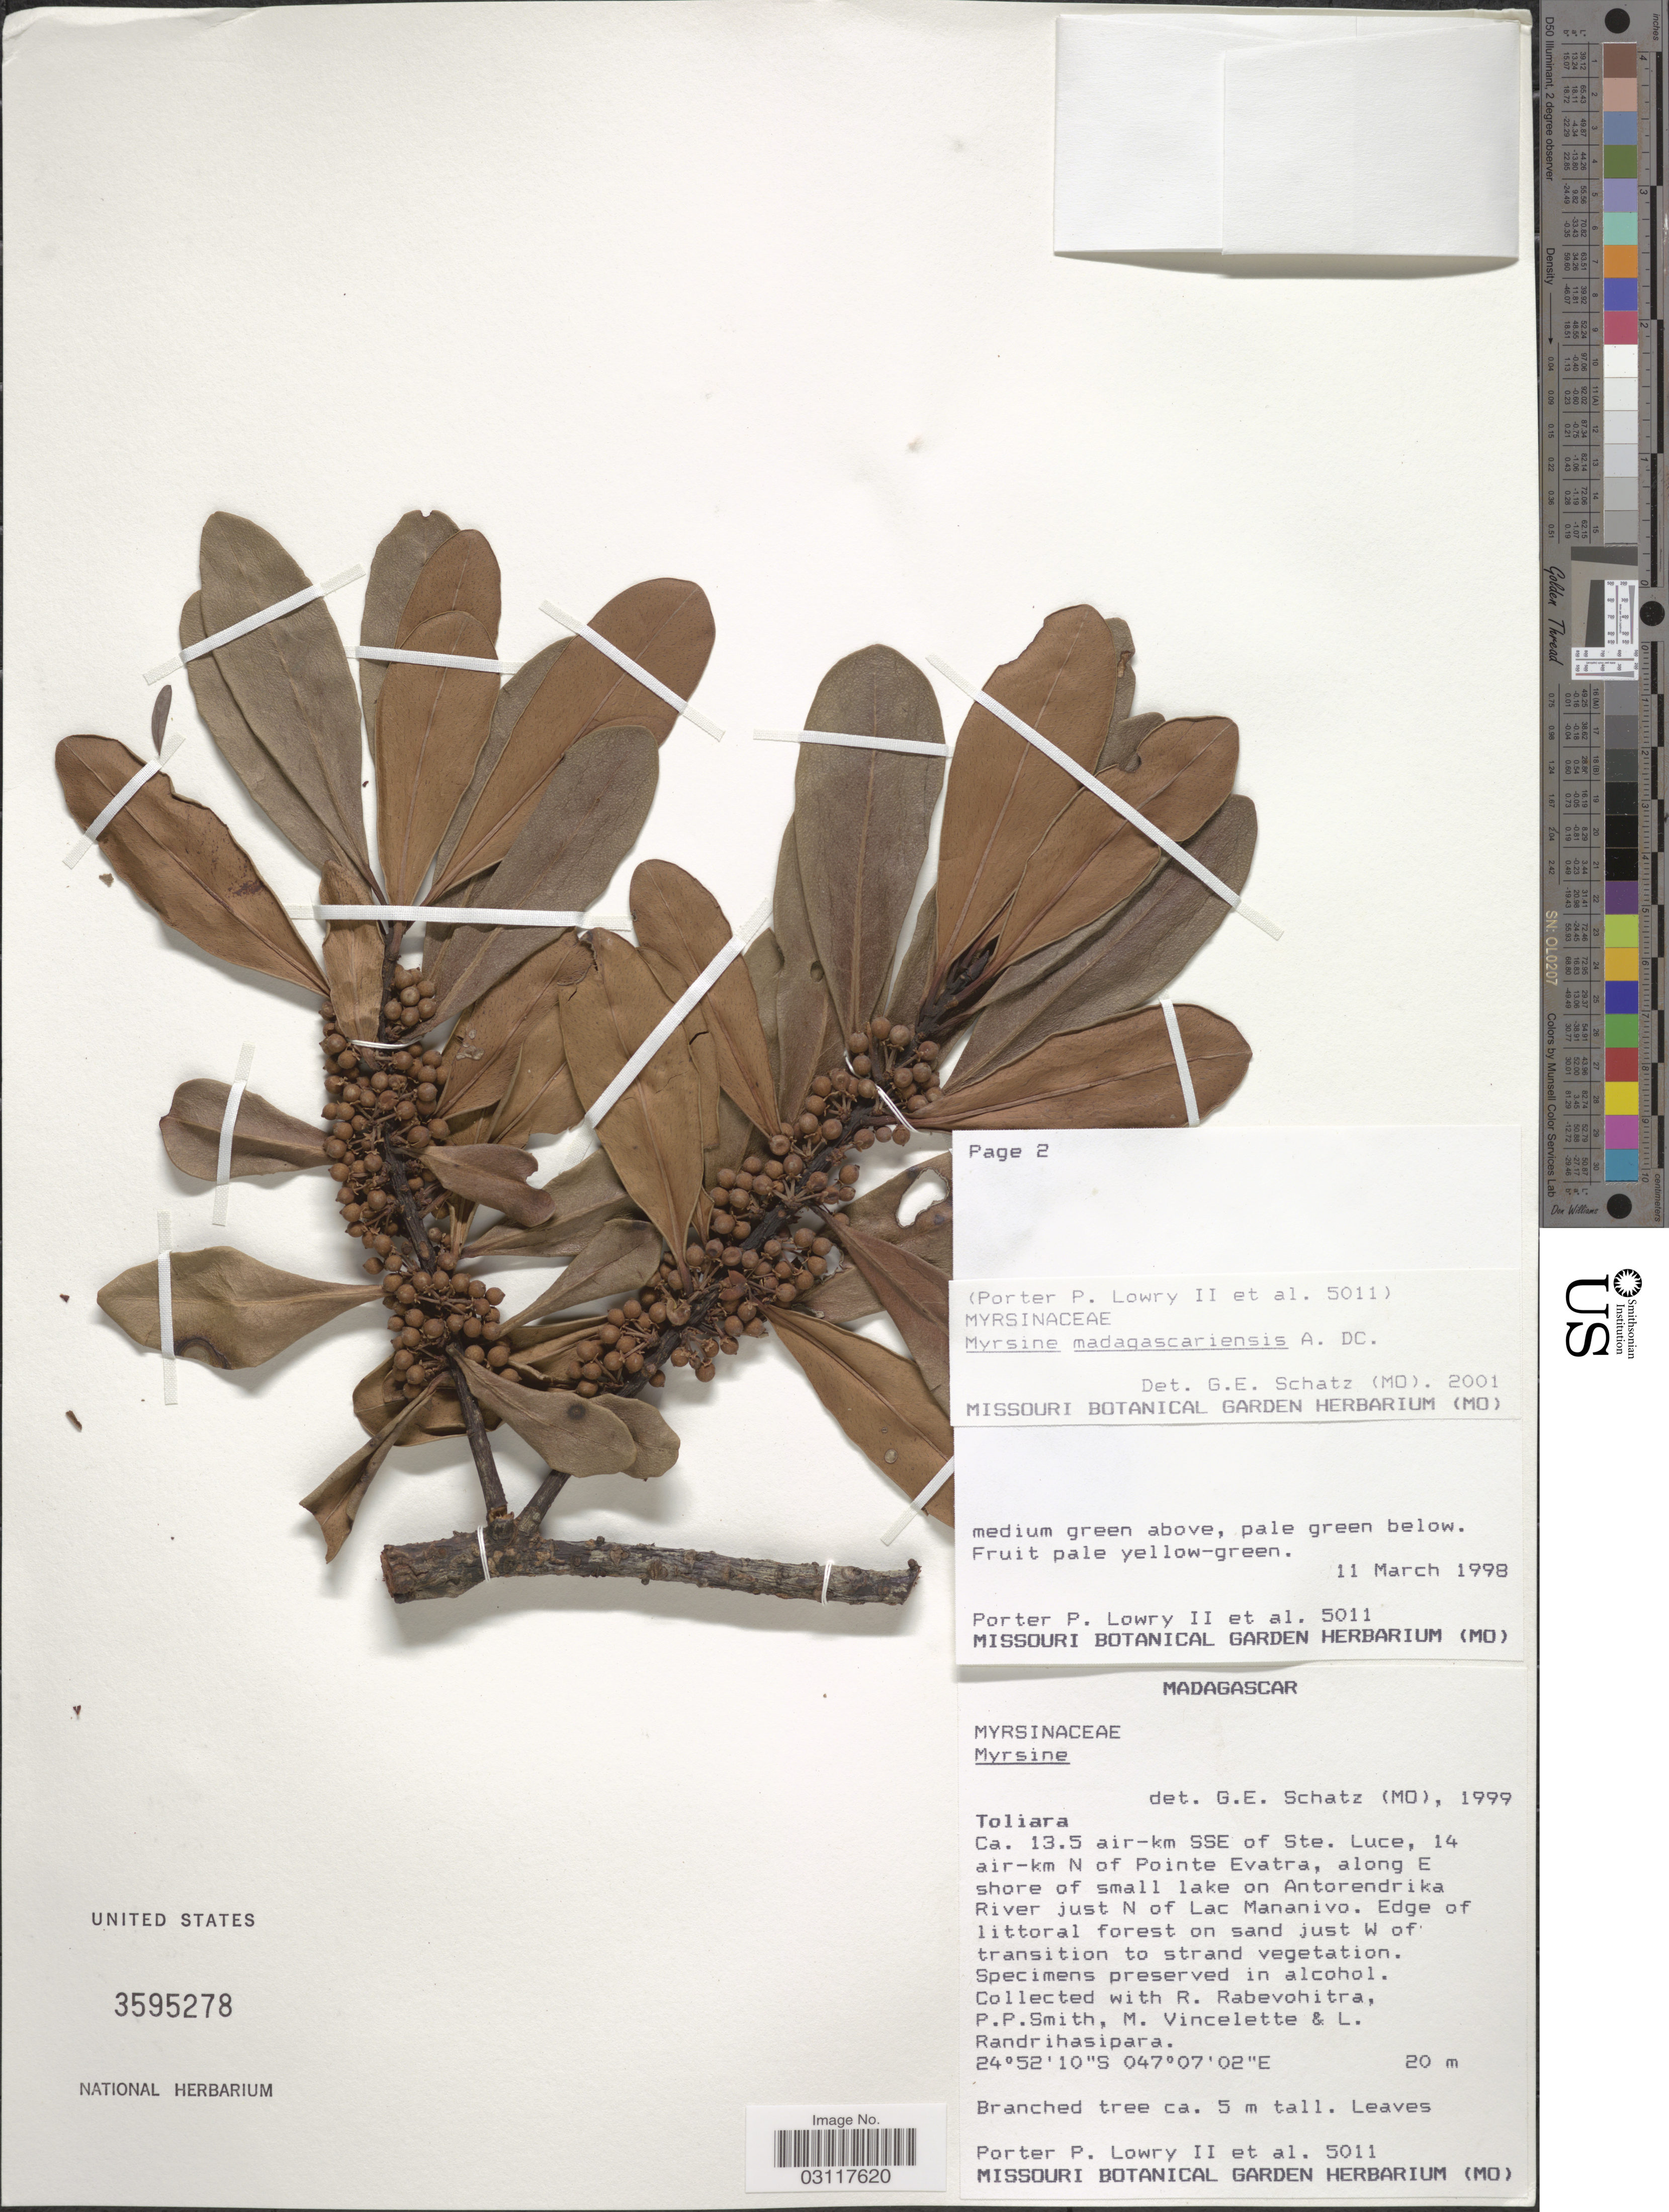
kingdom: Plantae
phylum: Tracheophyta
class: Magnoliopsida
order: Ericales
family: Primulaceae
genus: Myrsine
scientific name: Myrsine madagascariensis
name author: A. DC.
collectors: P. P. Lowry, R. Rabevohitra, P. Smith, M. Vincelette & L. Randrihasipara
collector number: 5011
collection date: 1998-03-11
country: Madagascar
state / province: Anosy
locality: Ca. 13.5 air-km SSE of Ste. Luce, 14 air-km N of Pointe Evatra, along E shore of small lake on Antorendrika River just N of Lac Mananivo.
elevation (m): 20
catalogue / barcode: US 3595278